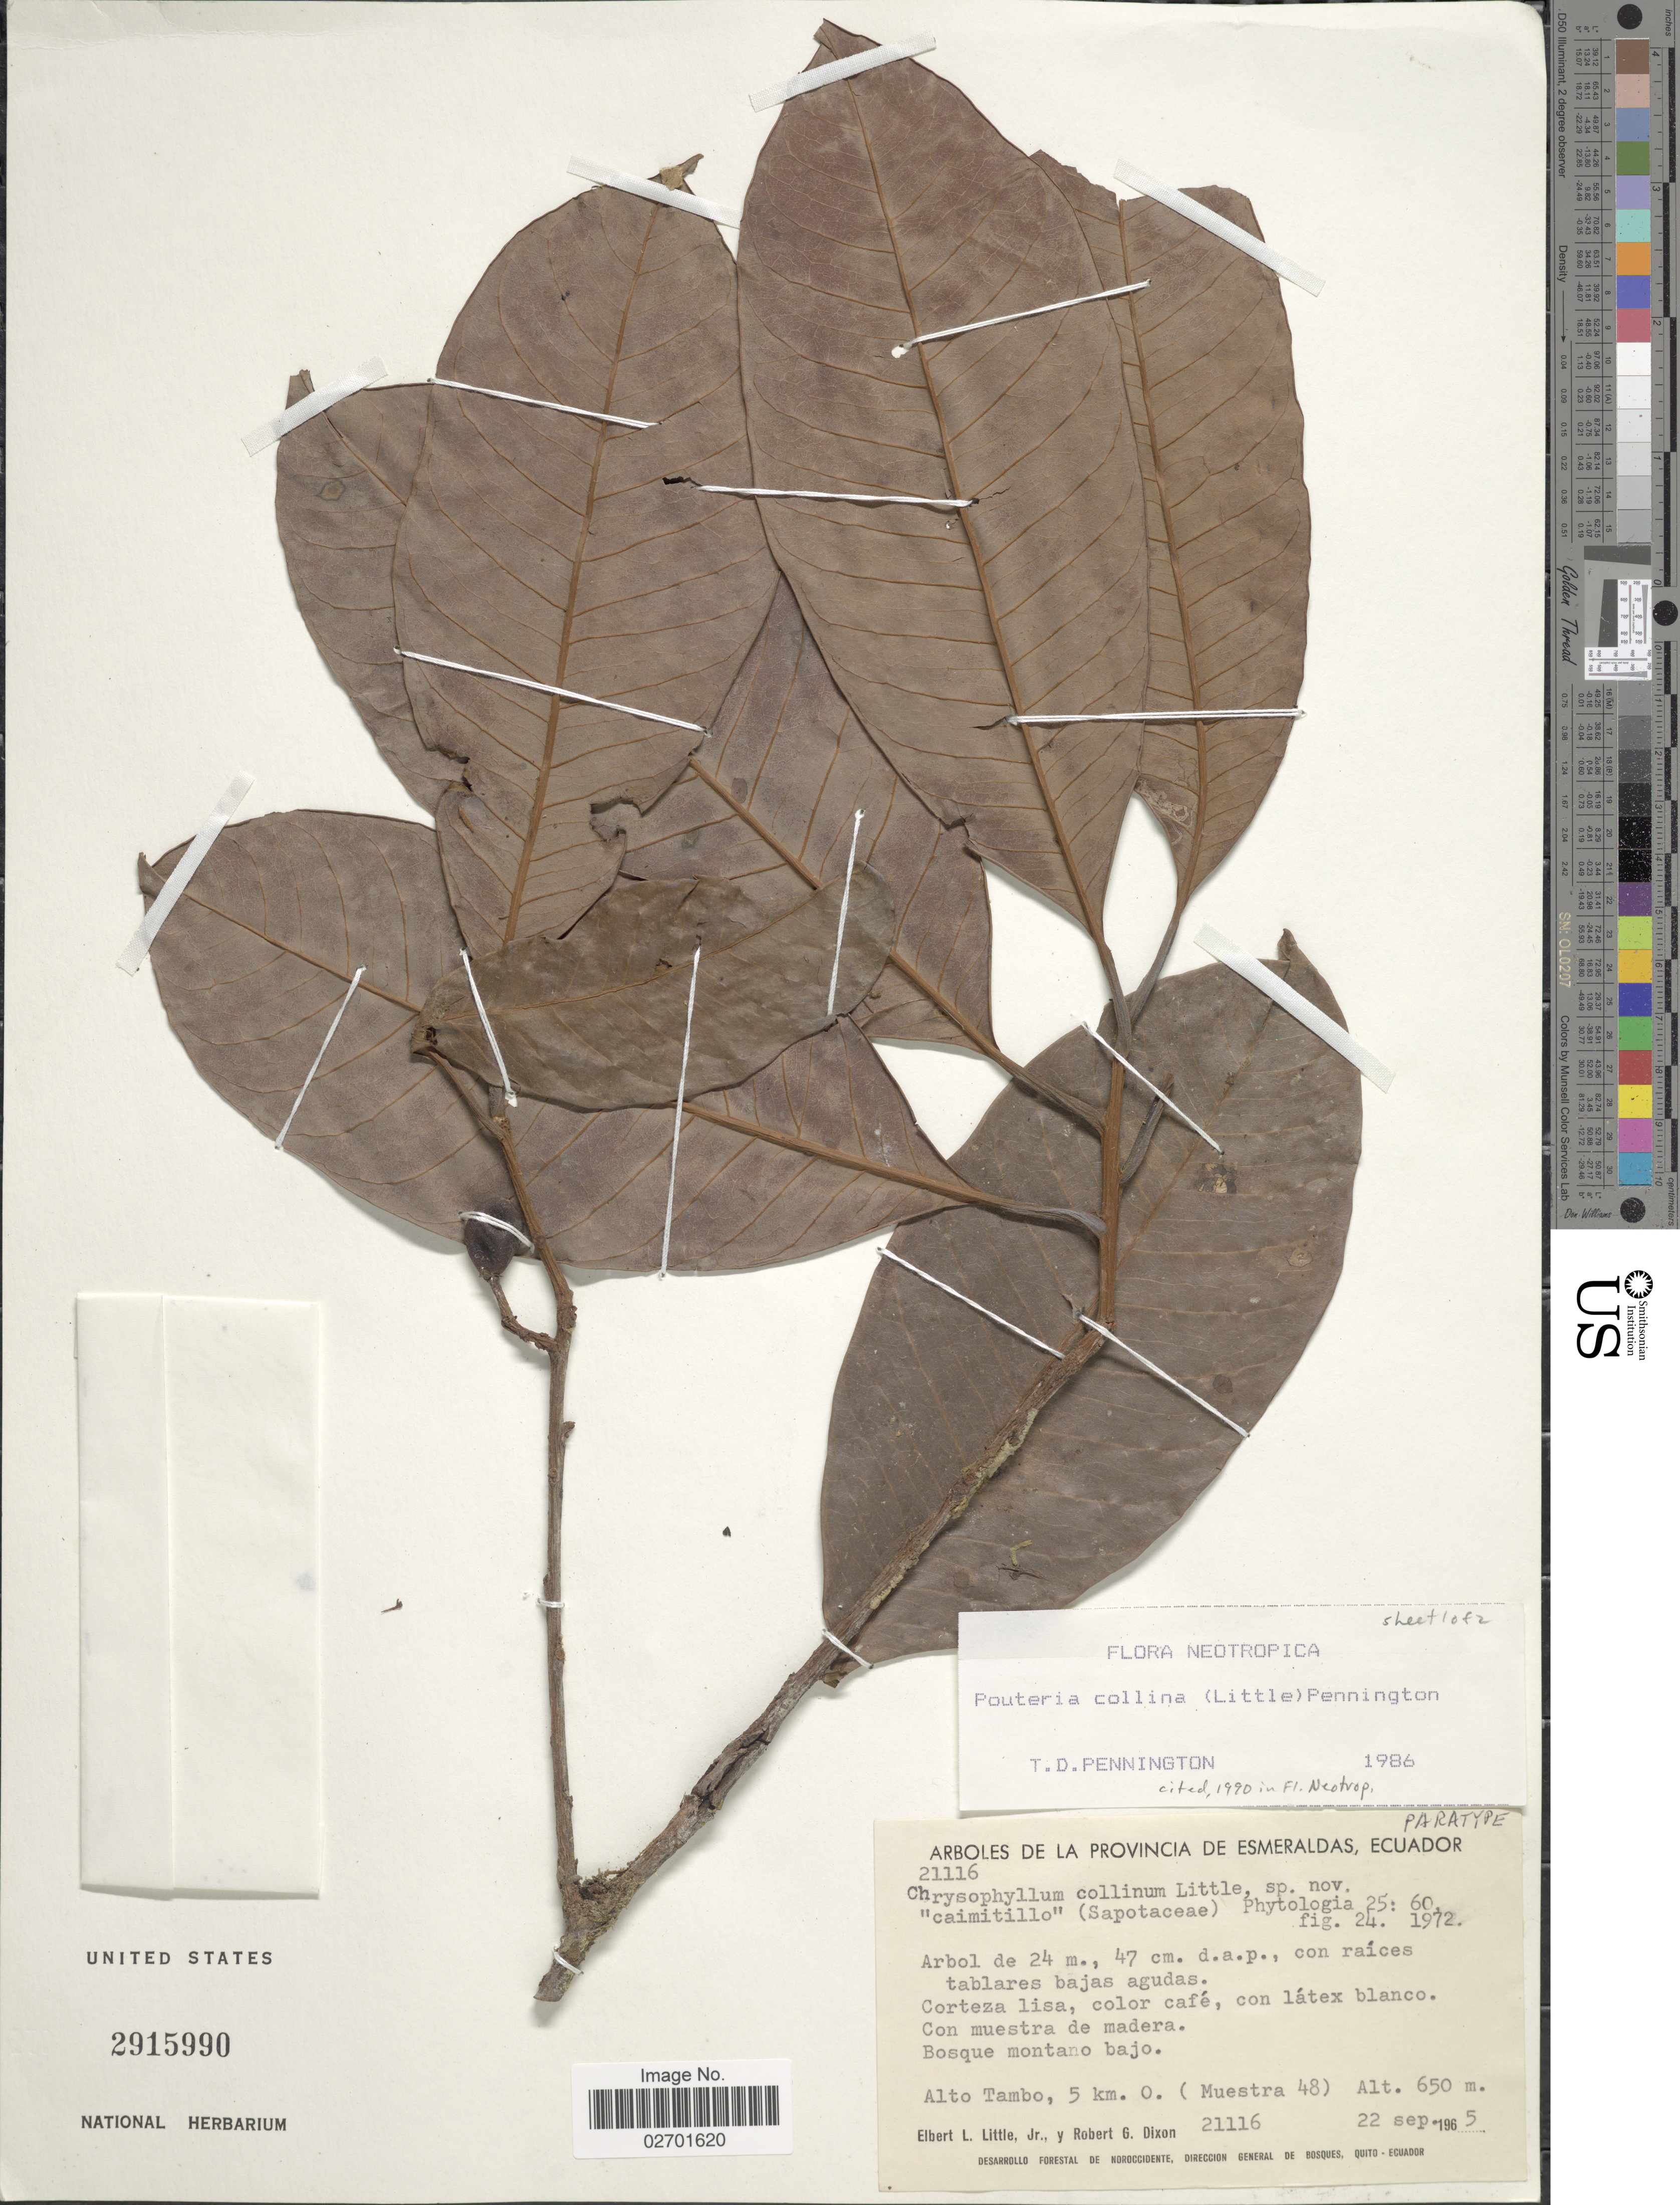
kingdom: Plantae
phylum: Tracheophyta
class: Magnoliopsida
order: Ericales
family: Sapotaceae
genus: Pouteria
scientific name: Pouteria collina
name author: (Little) T.D. Penn.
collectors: E. L. Little & R. G. Dixon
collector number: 21116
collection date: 1965-09-22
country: Ecuador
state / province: Esmeraldas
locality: De La Provincia de Esmeraldas, Ecuador, Alto Tambo, 5 km. O. (Muestra 48)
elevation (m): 650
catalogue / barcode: US 2915990